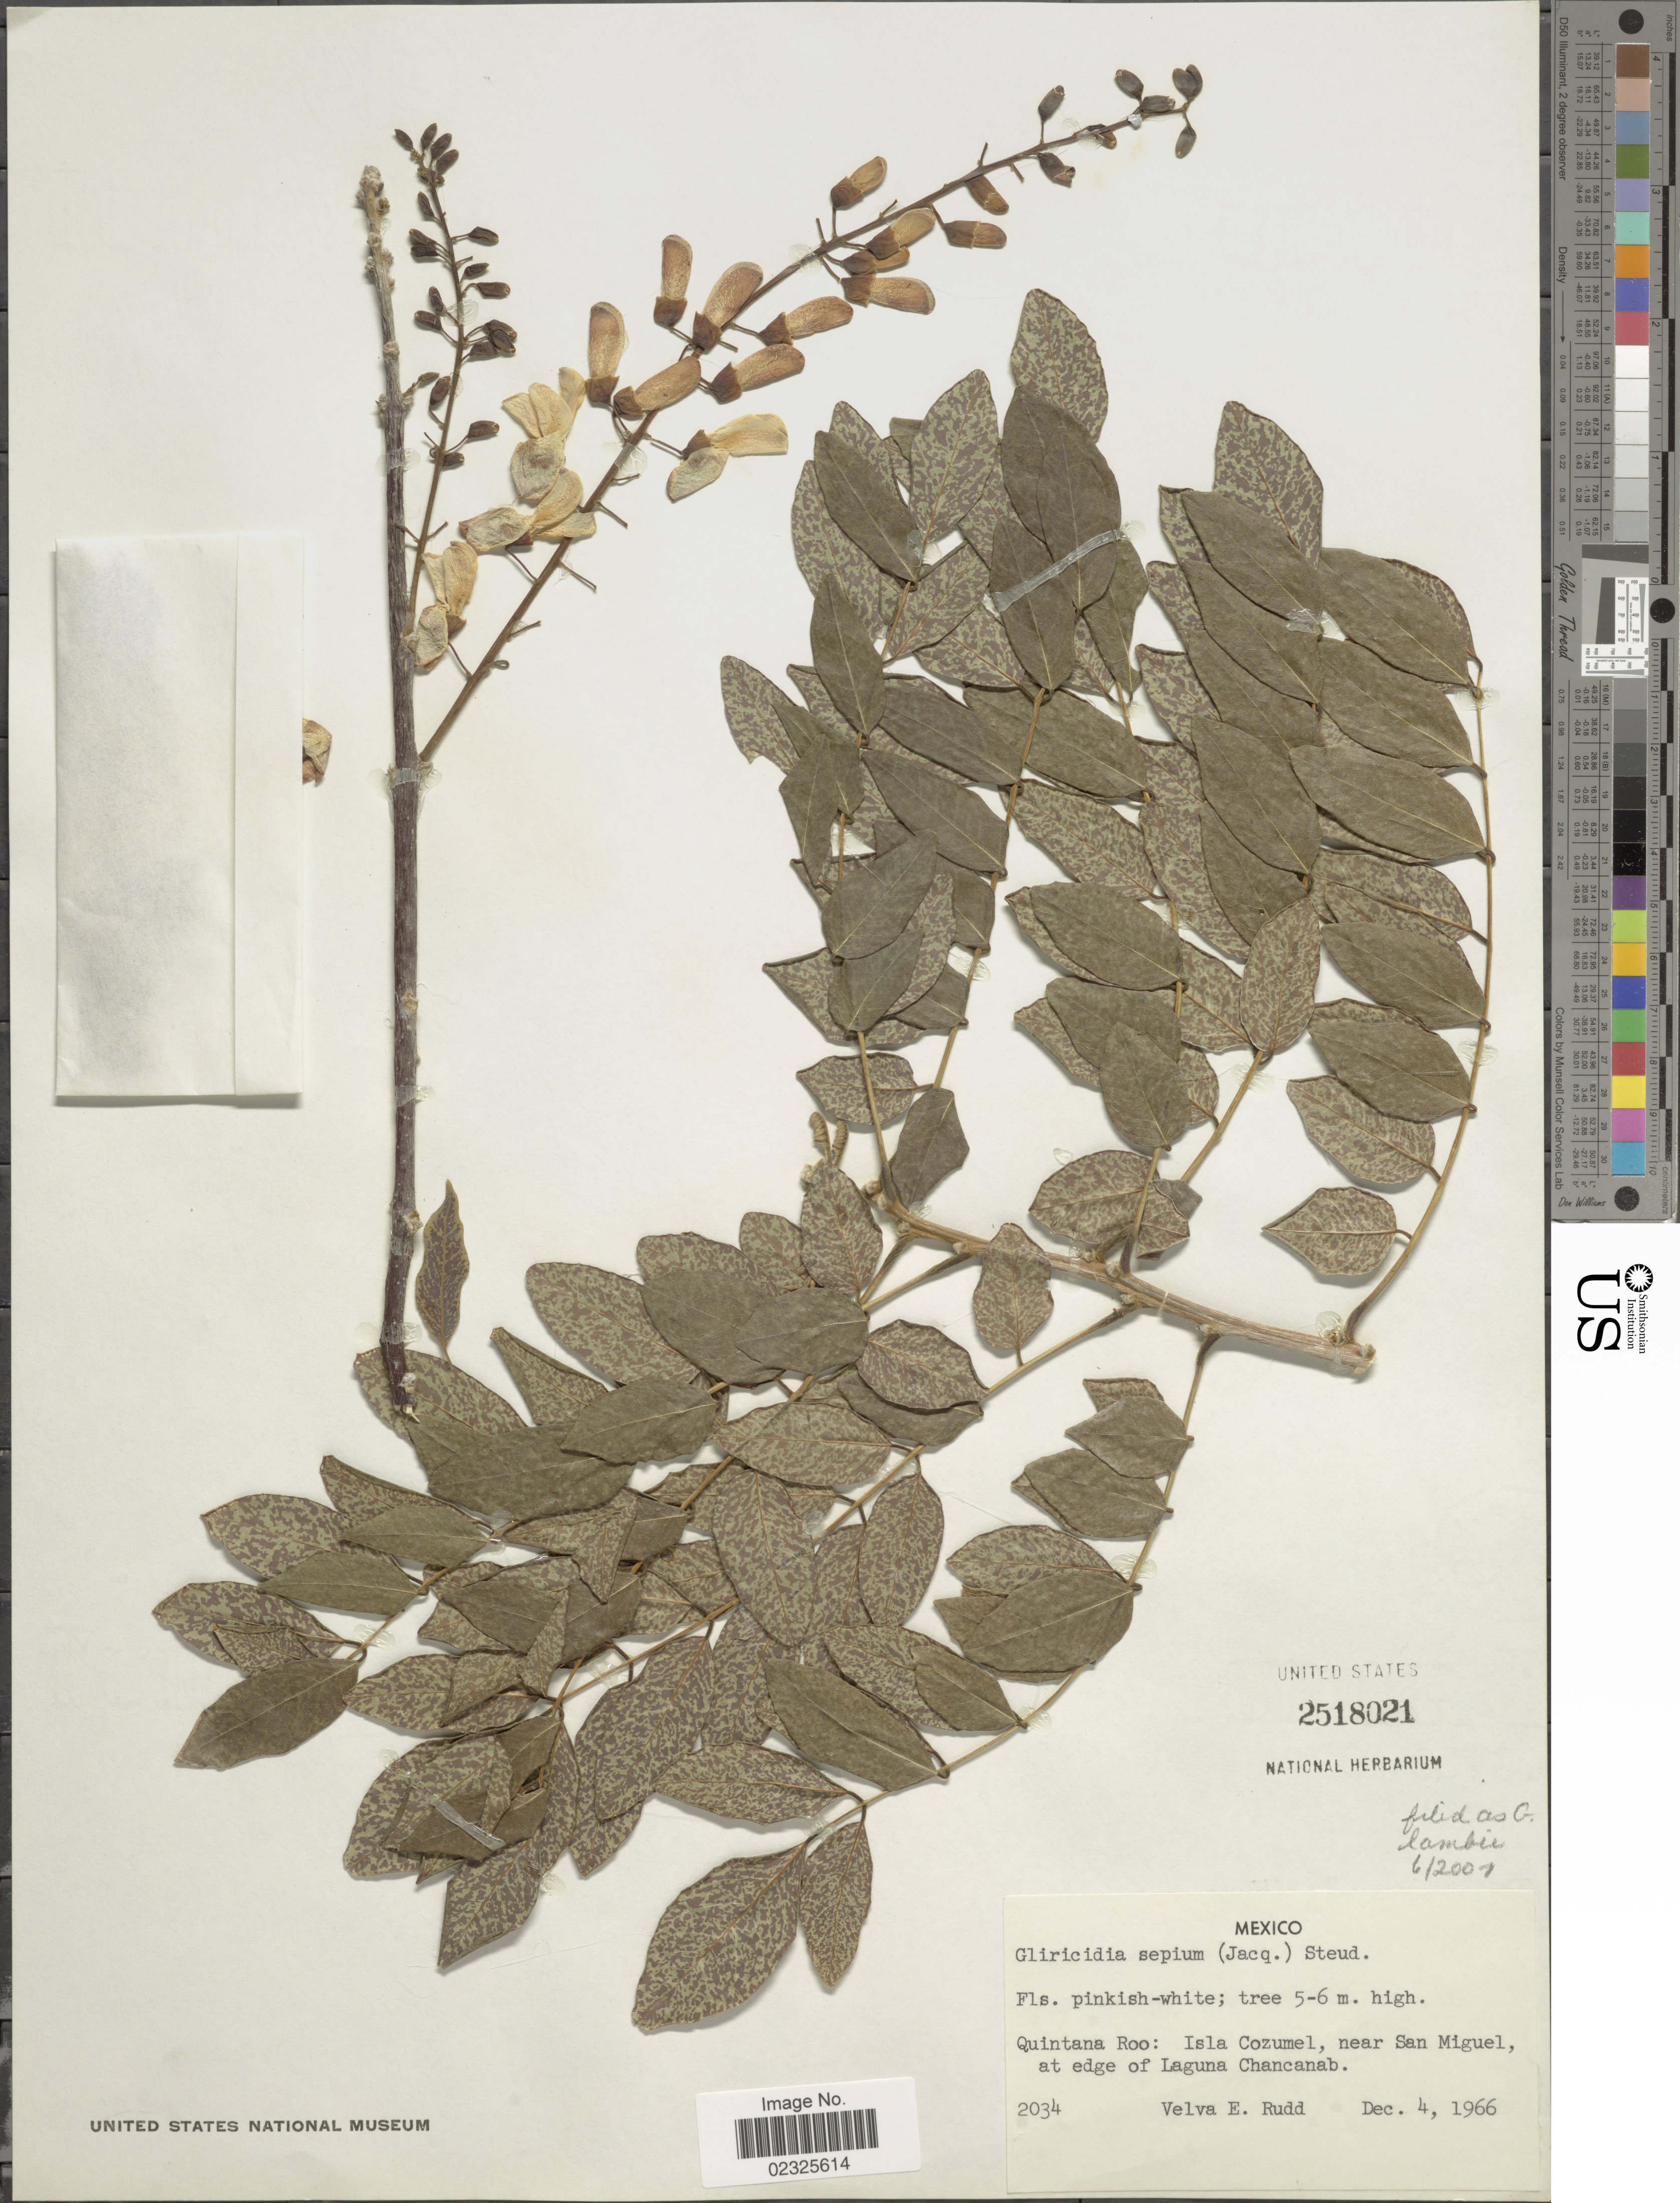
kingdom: Plantae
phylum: Tracheophyta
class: Magnoliopsida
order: Fabales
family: Fabaceae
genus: Gliricidia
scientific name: Gliricidia sepium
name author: (Jacq.) Kunth ex Walp.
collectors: V. E. Rudd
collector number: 2034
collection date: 1966-12-04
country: Mexico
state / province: Quintana Roo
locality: Isla Cozumel, near San Miquel, at edge of Laguna Chancanab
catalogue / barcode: US 2518021